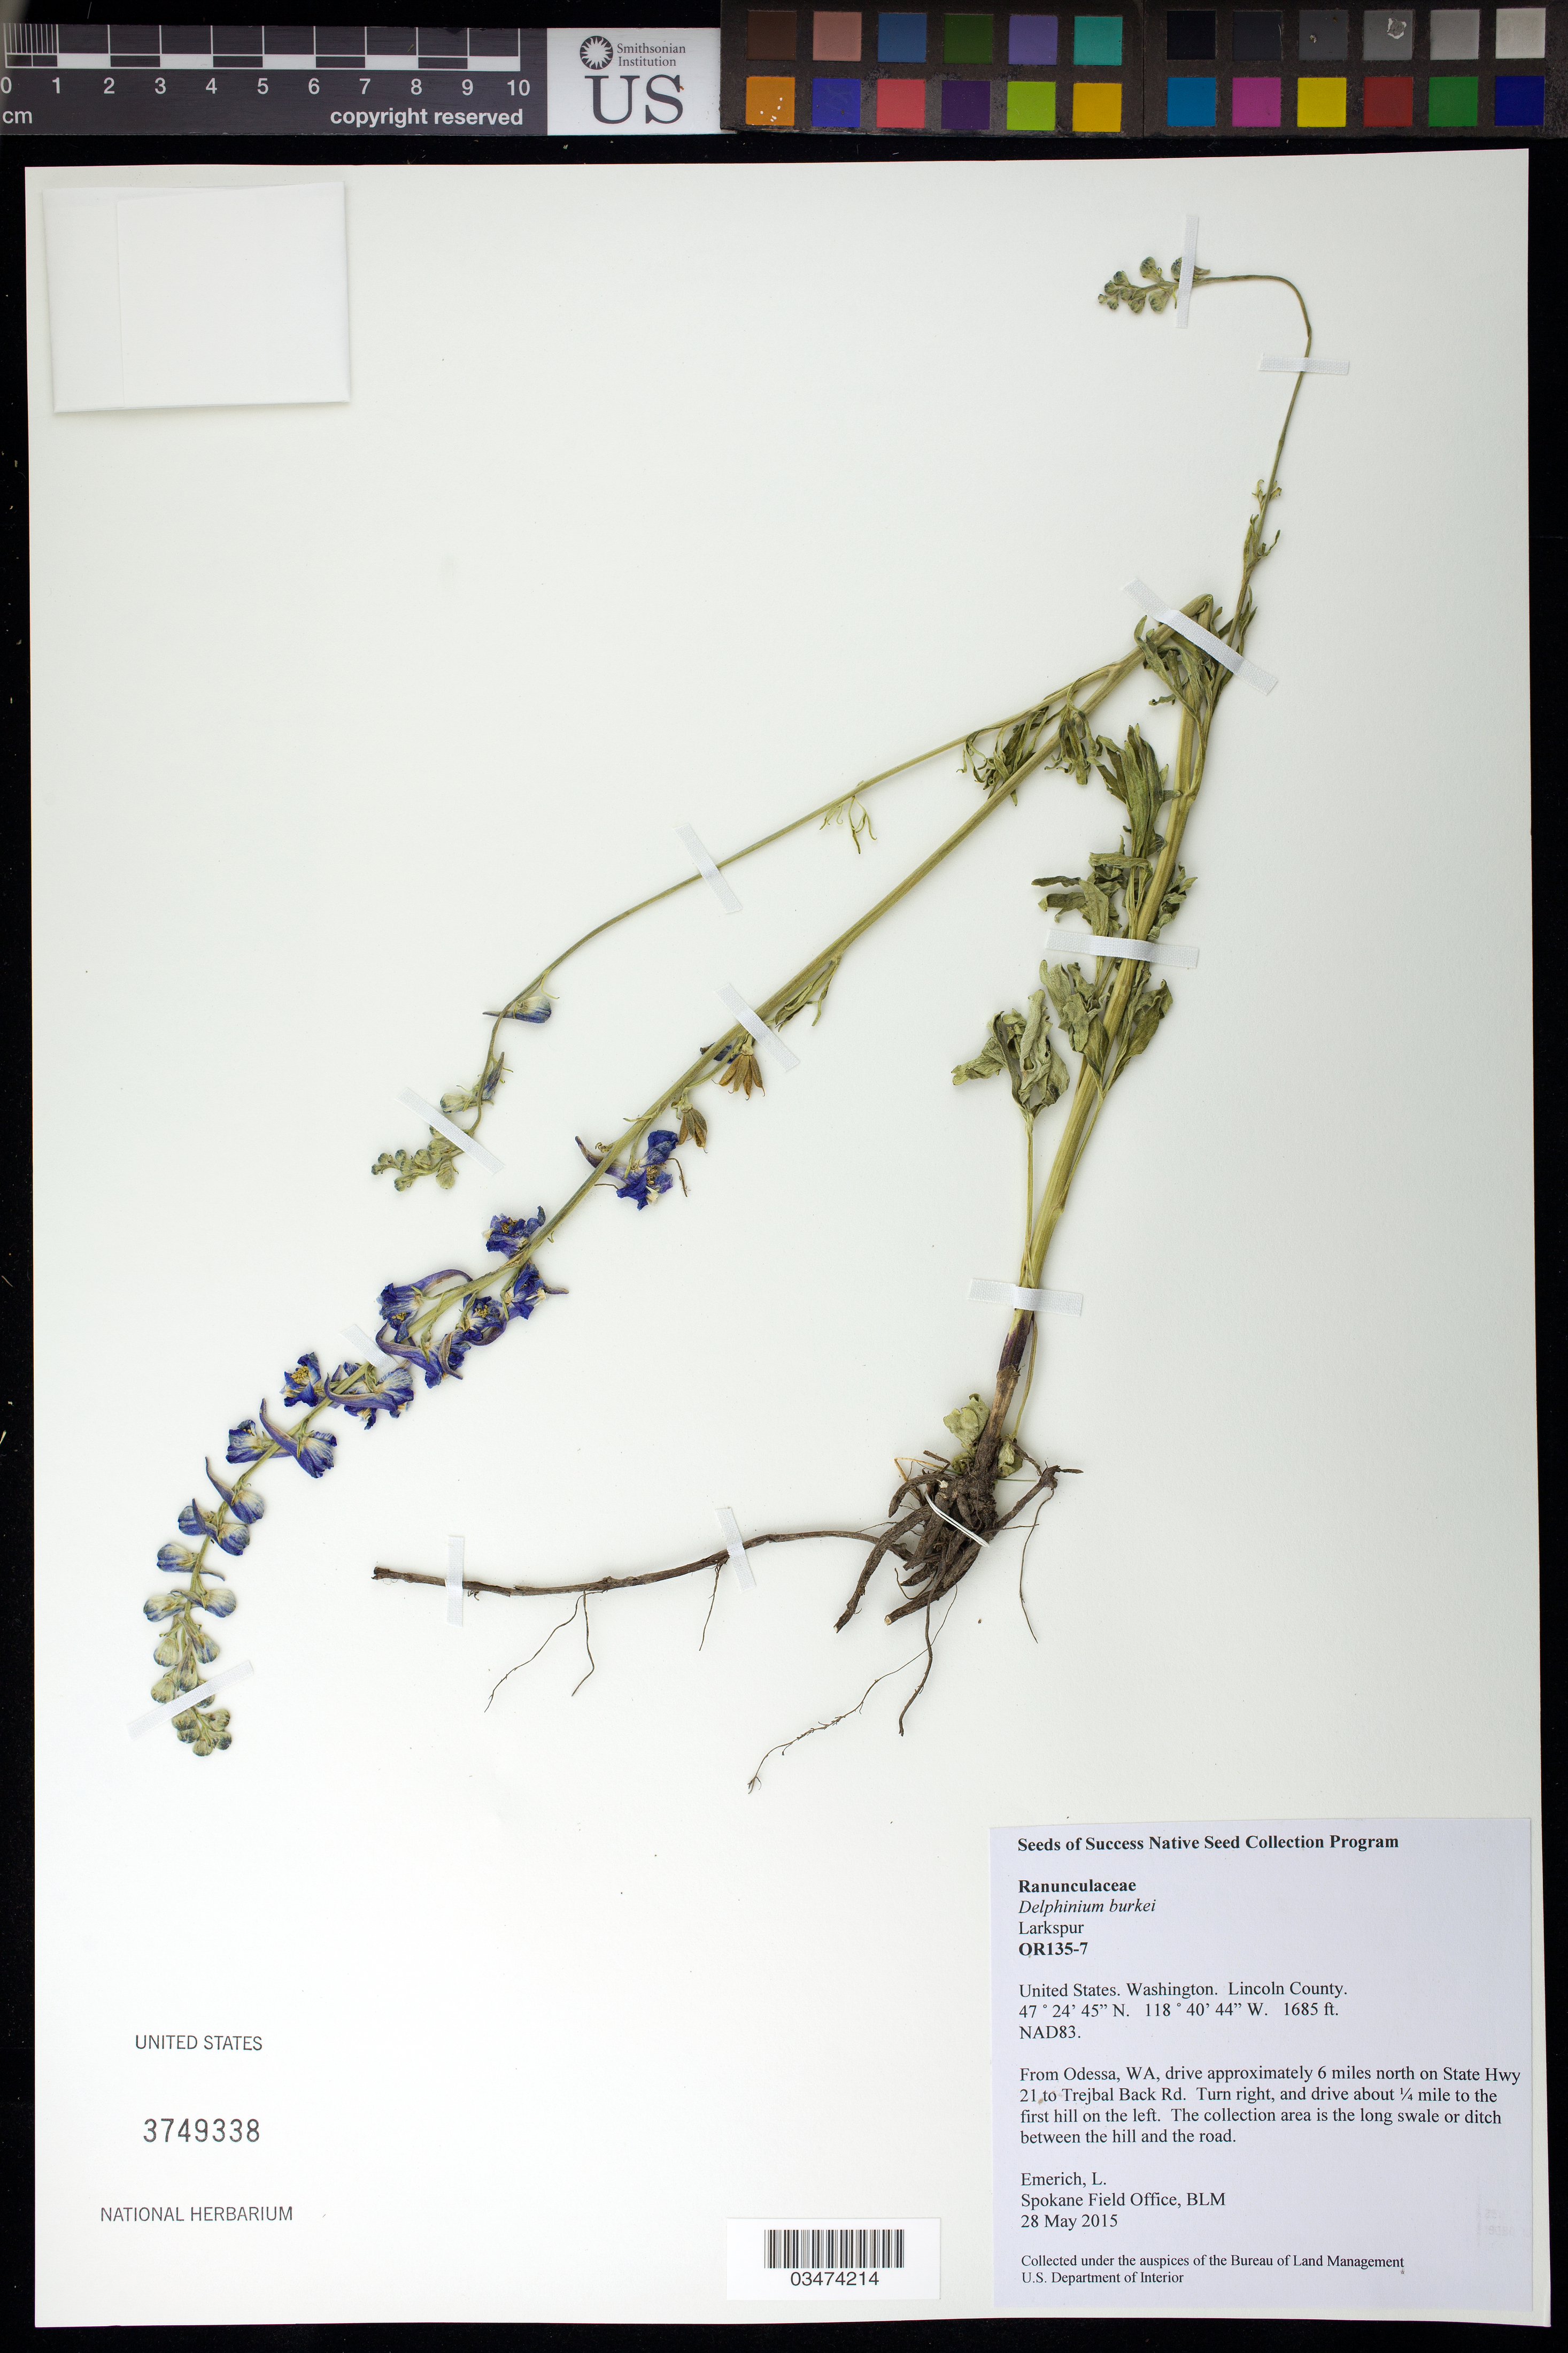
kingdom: Plantae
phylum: Tracheophyta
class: Magnoliopsida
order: Ranunculales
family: Ranunculaceae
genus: Delphinium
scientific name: Delphinium burkei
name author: Greene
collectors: L. Emerich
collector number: OR135-7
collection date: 2015-05-28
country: United States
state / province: Washington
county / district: Lincoln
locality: Odessa Craters, Trejbal Back Road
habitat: shrub-steppe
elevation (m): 514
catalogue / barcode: US 3749338